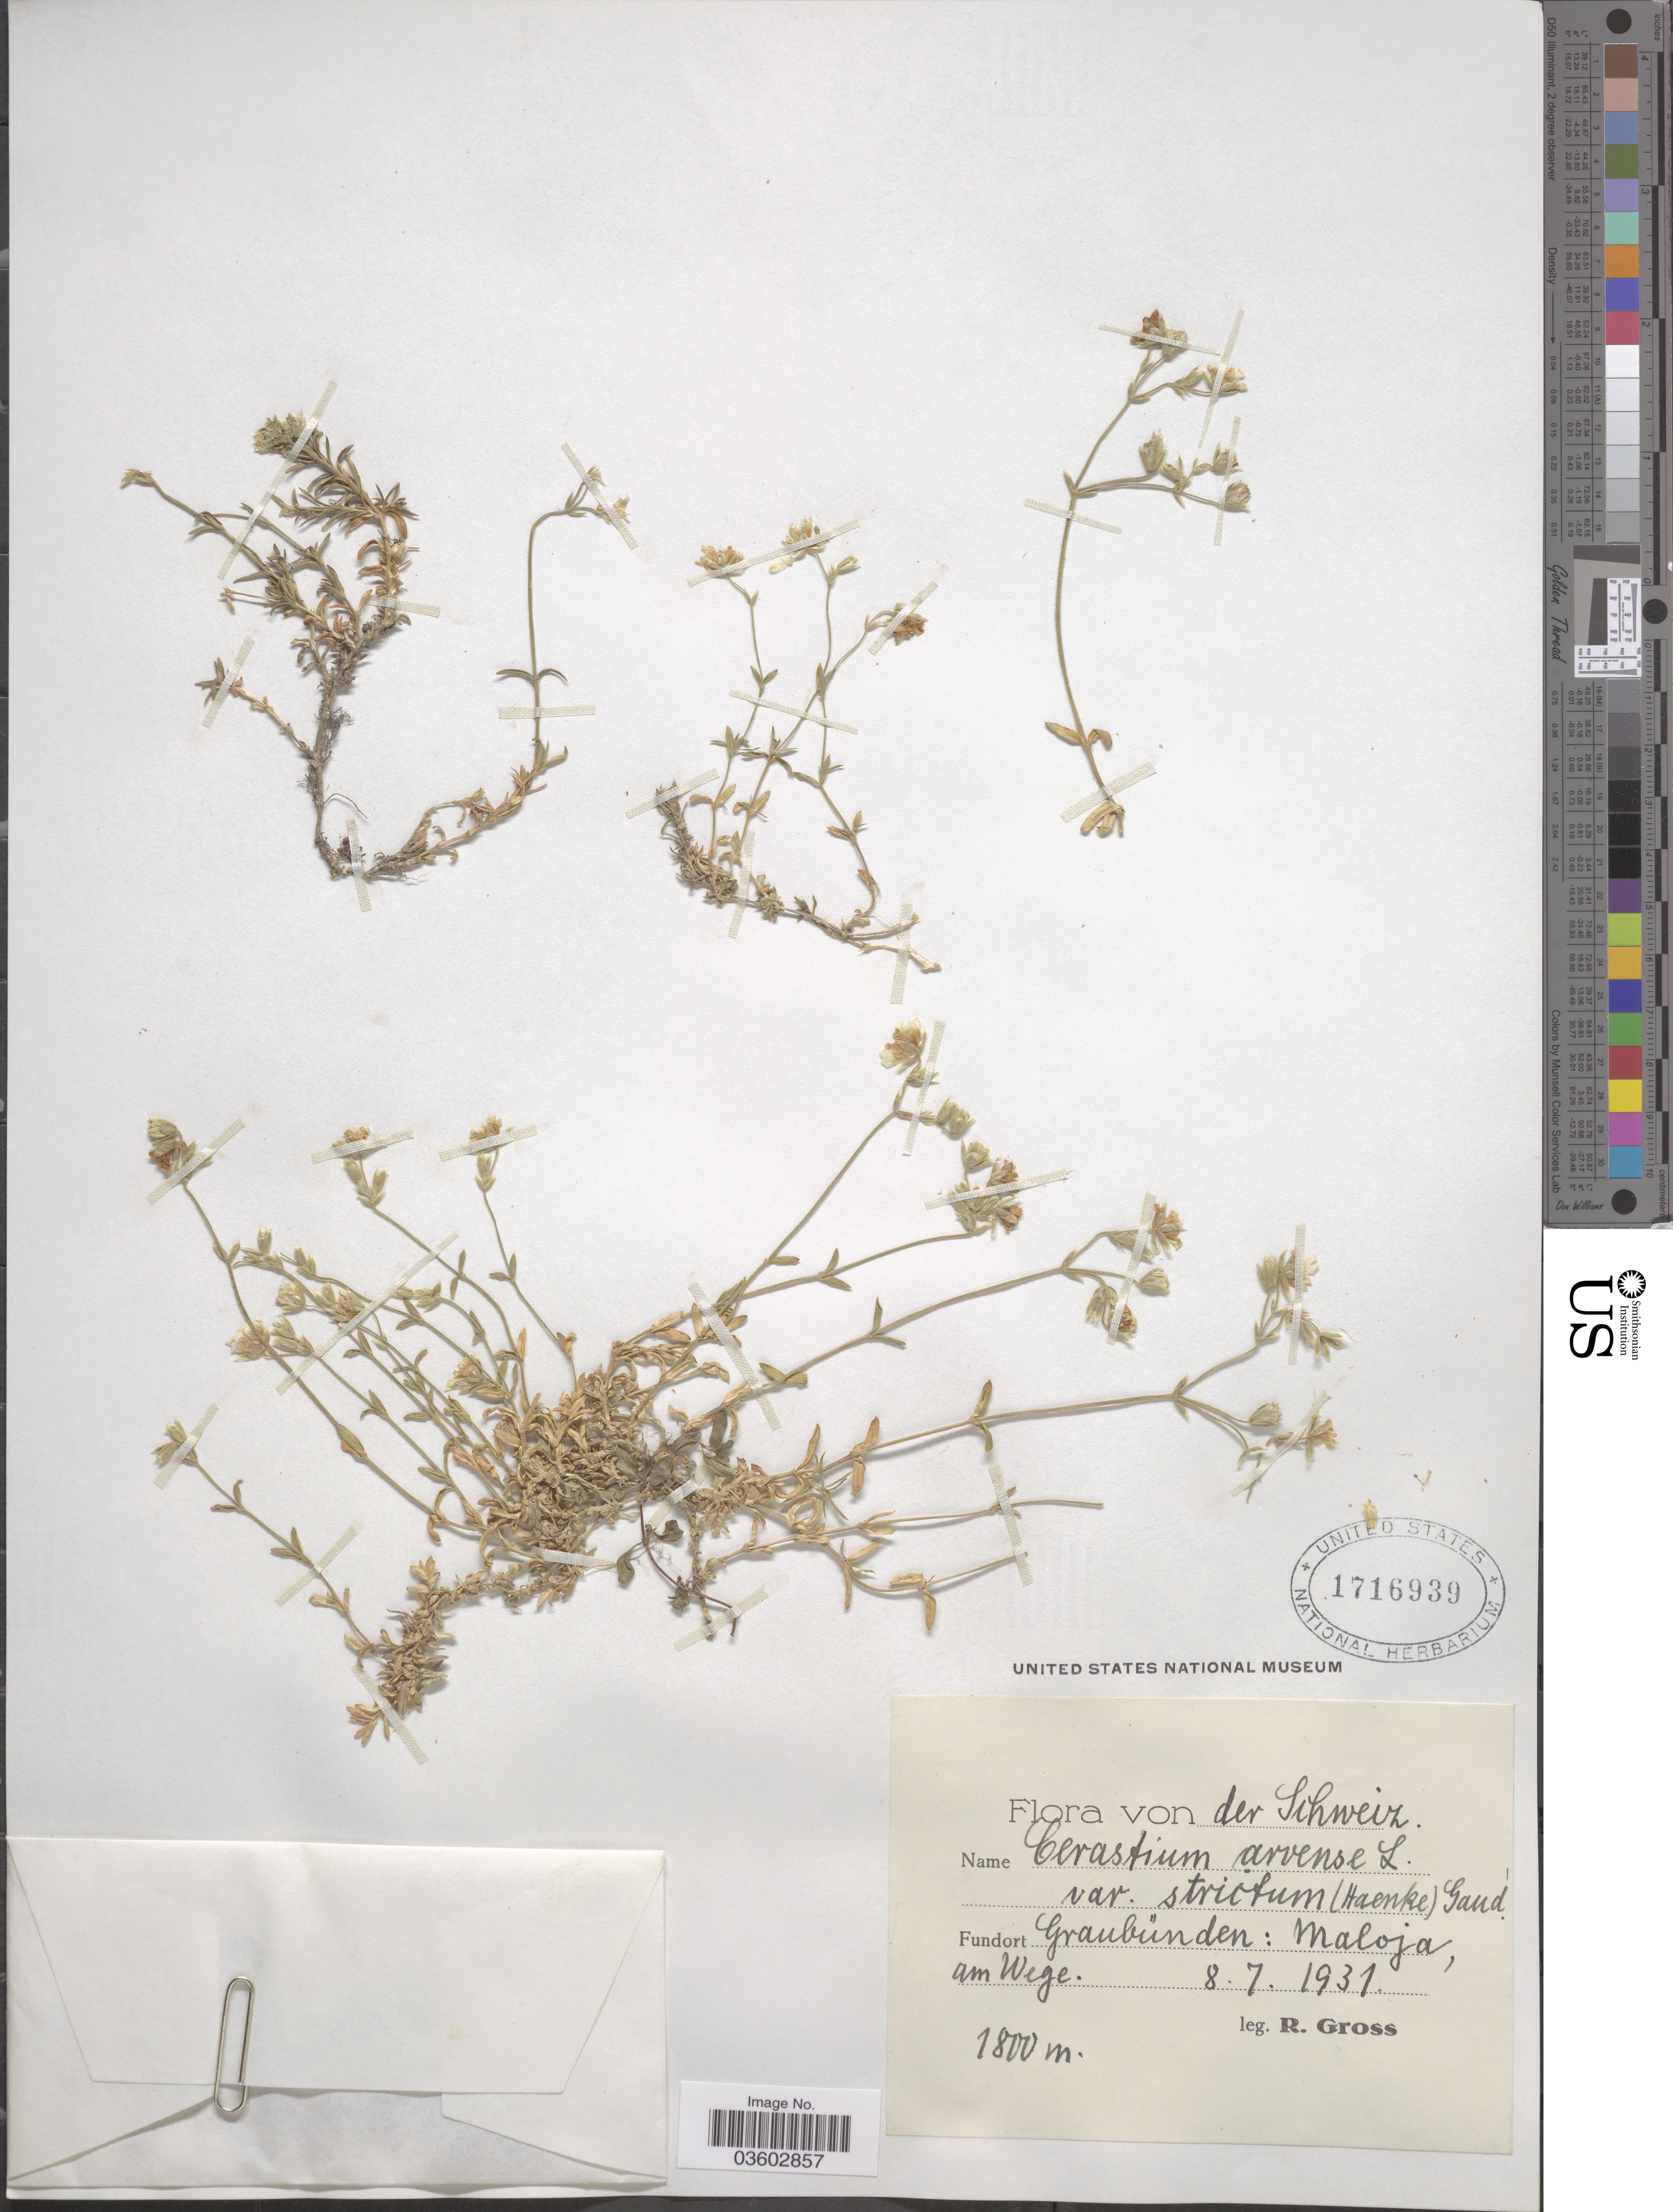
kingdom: Plantae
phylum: Tracheophyta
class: Magnoliopsida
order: Caryophyllales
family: Caryophyllaceae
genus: Cerastium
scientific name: Cerastium arvense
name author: L.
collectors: R. Gross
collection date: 1931-07-08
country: Switzerland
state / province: Graubunden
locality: Maloja, am Wege.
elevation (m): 1800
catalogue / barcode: US 1716939